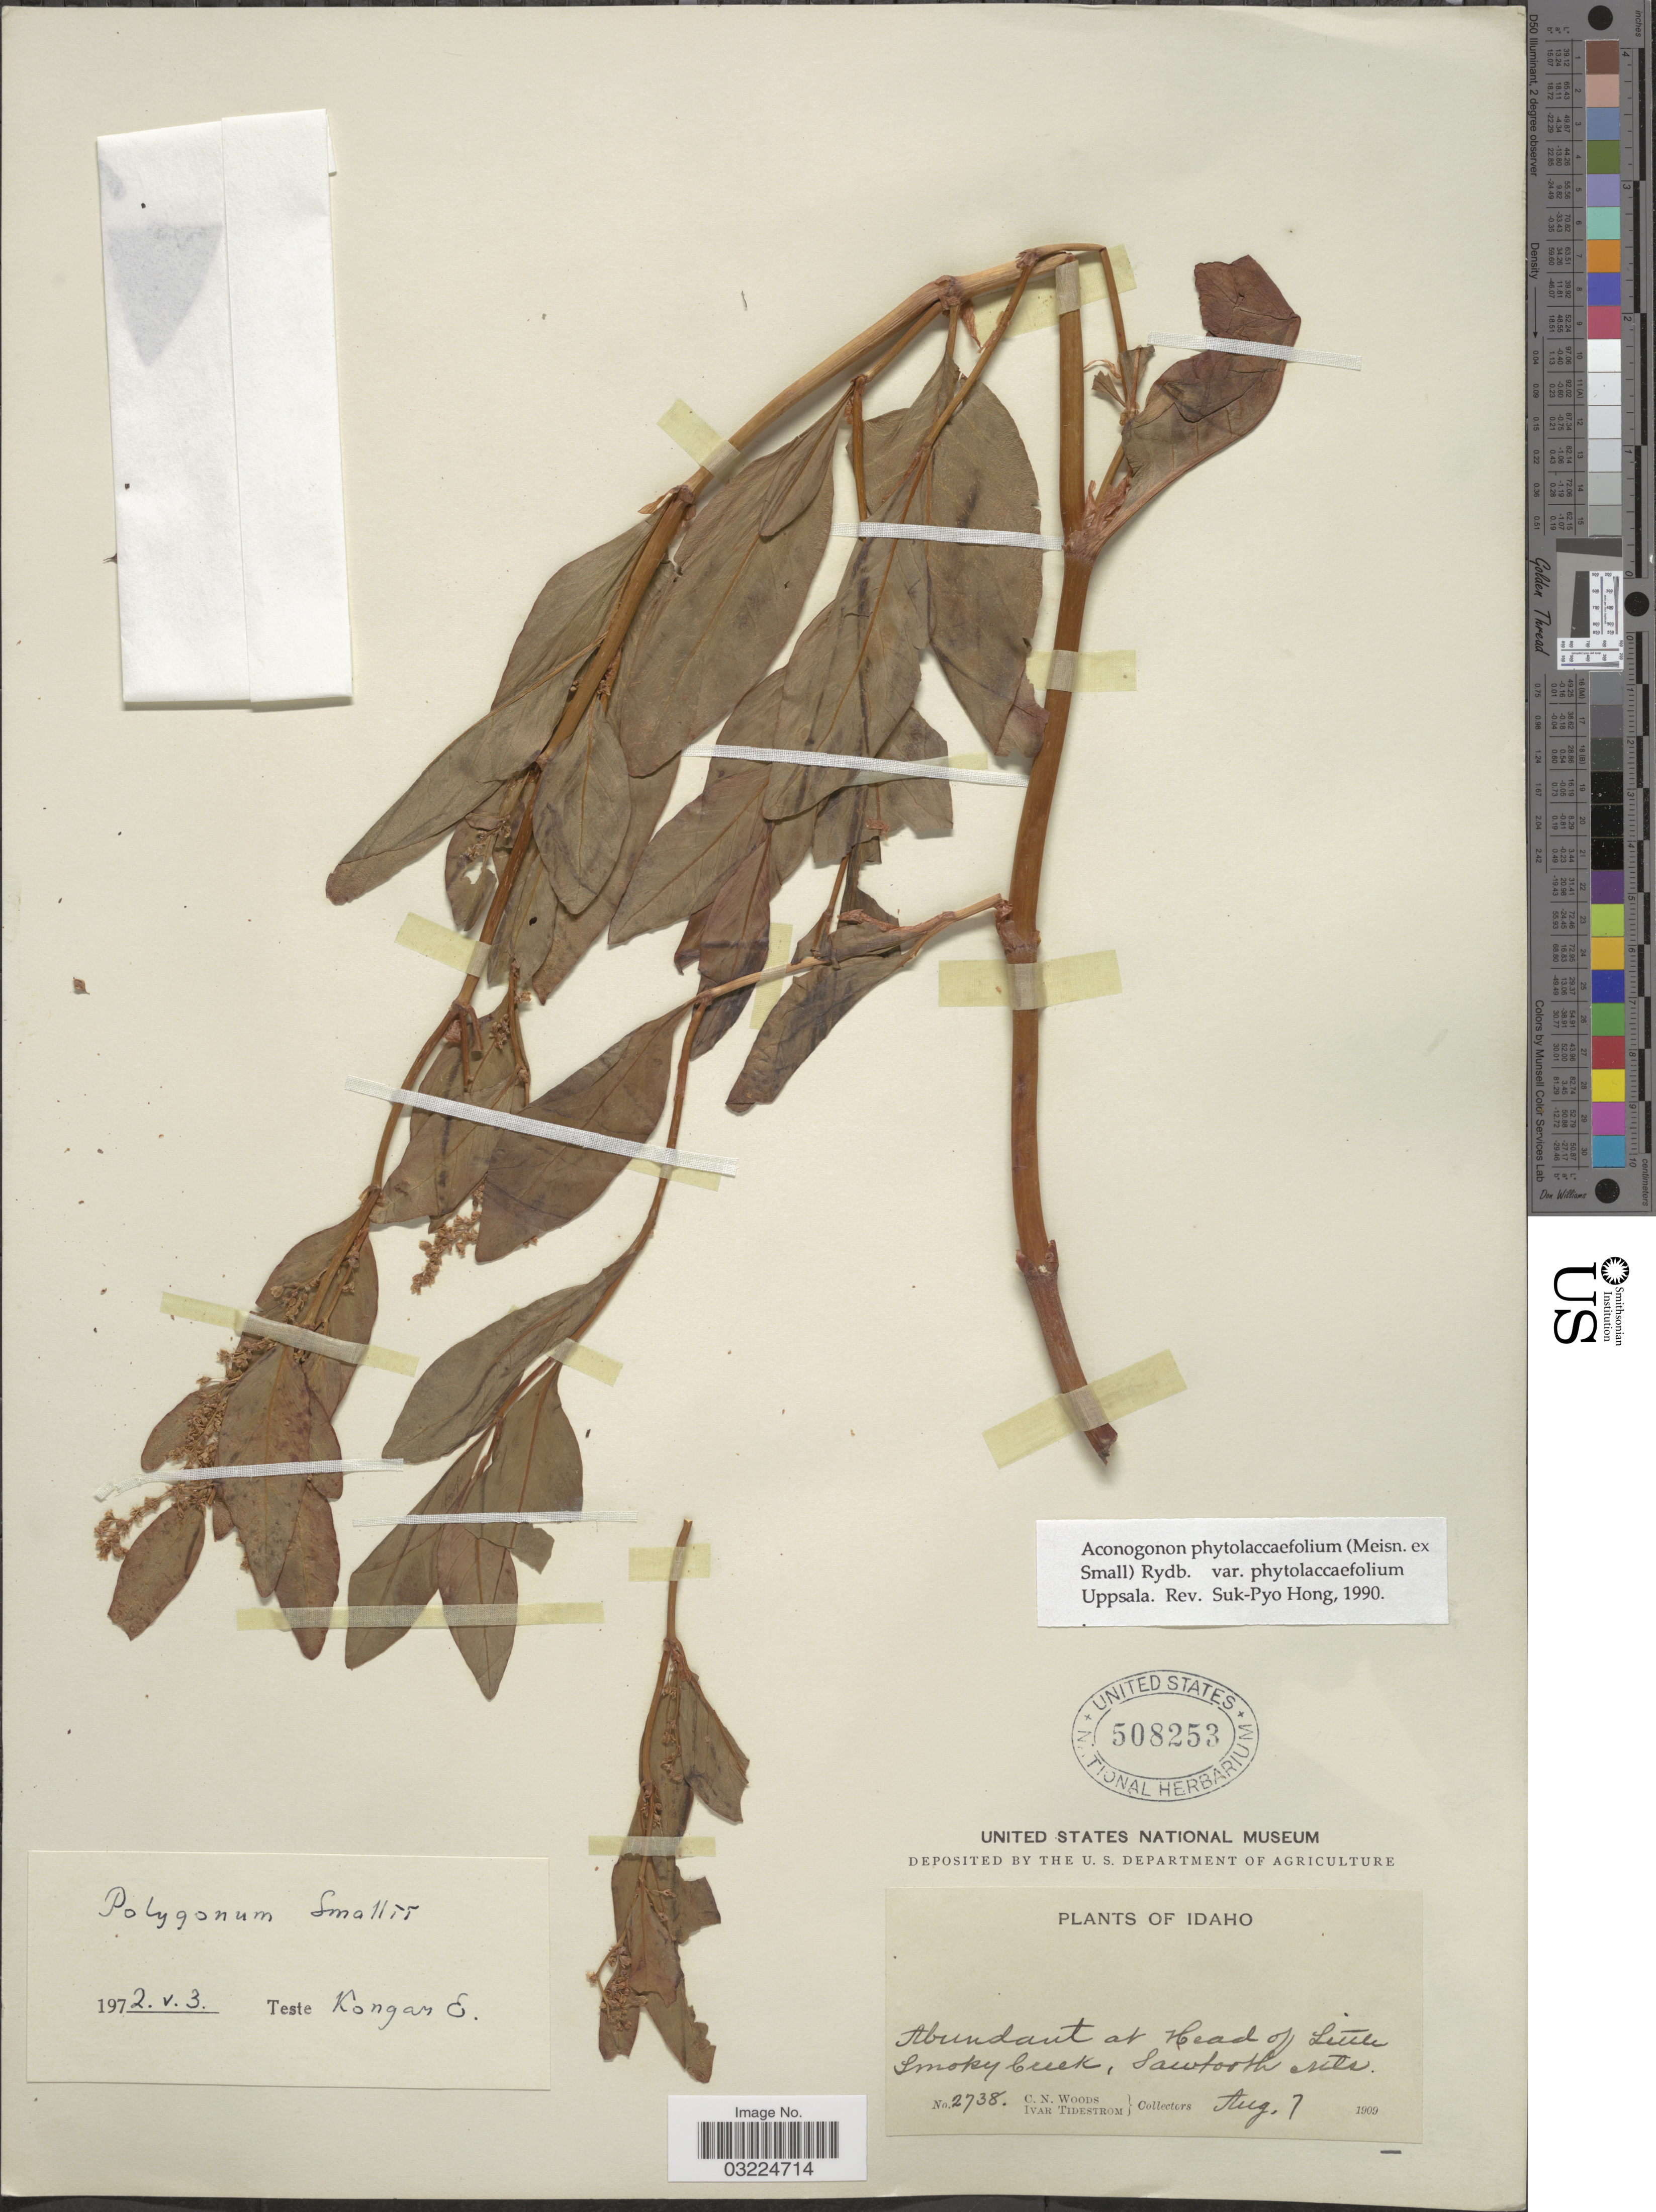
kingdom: Plantae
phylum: Tracheophyta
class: Magnoliopsida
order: Caryophyllales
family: Polygonaceae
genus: Koenigia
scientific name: Koenigia phytolaccifolia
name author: (Meisn. ex Small) T.M. Schust. & Reveal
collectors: C. Woods & I. F. Tidestrom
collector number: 2738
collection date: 1909-08-07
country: United States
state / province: Idaho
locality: Abundant at Head of Little Smoky Creek, Sawtooth Mts.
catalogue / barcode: US 508253